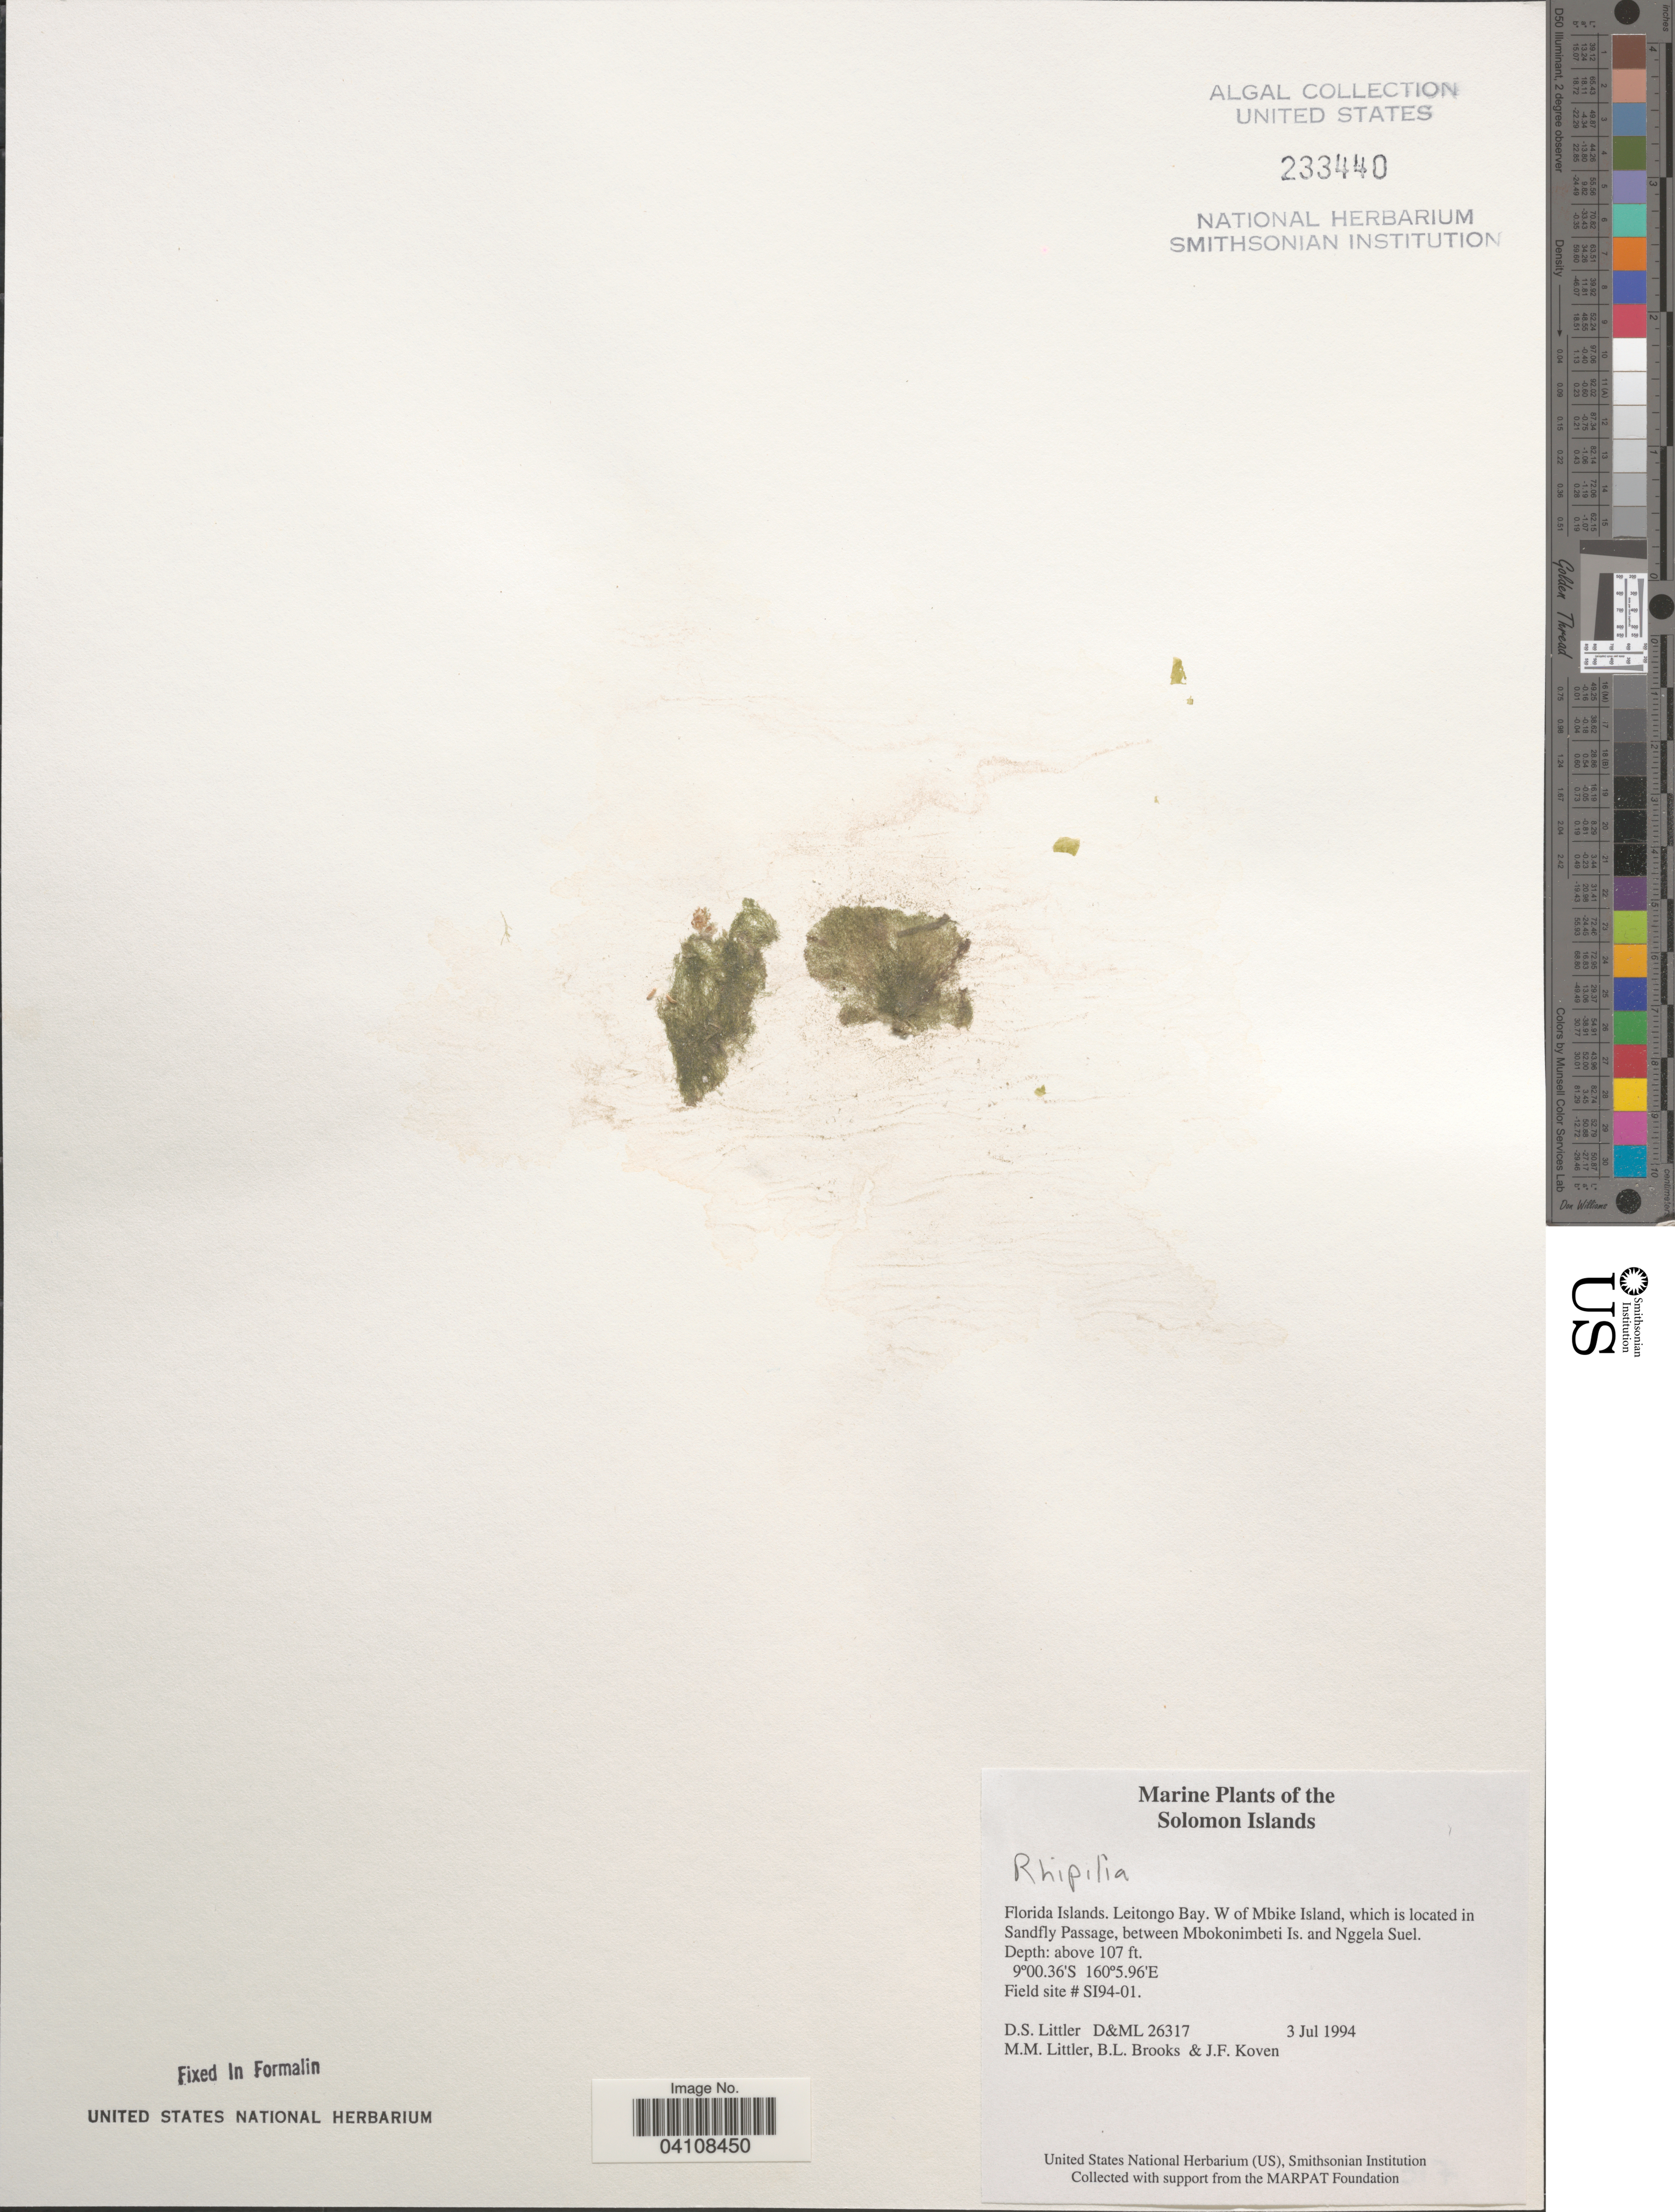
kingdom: Plantae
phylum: Chlorophyta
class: Ulvophyceae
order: Bryopsidales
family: Rhipiliaceae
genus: Rhipilia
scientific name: Rhipilia sp.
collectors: D. S. Littler, B. Brooks & J. Koven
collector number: D&ML26317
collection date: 1994-07-03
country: Solomon Islands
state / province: Solomon Islands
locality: Florida Islands. Leitongo Bay. W of Mbike Island, which is located in Sandfly Passage, between Mbokonimbeti Is. and Nggela Suel. Field site # SI94-01.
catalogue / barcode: US 233440